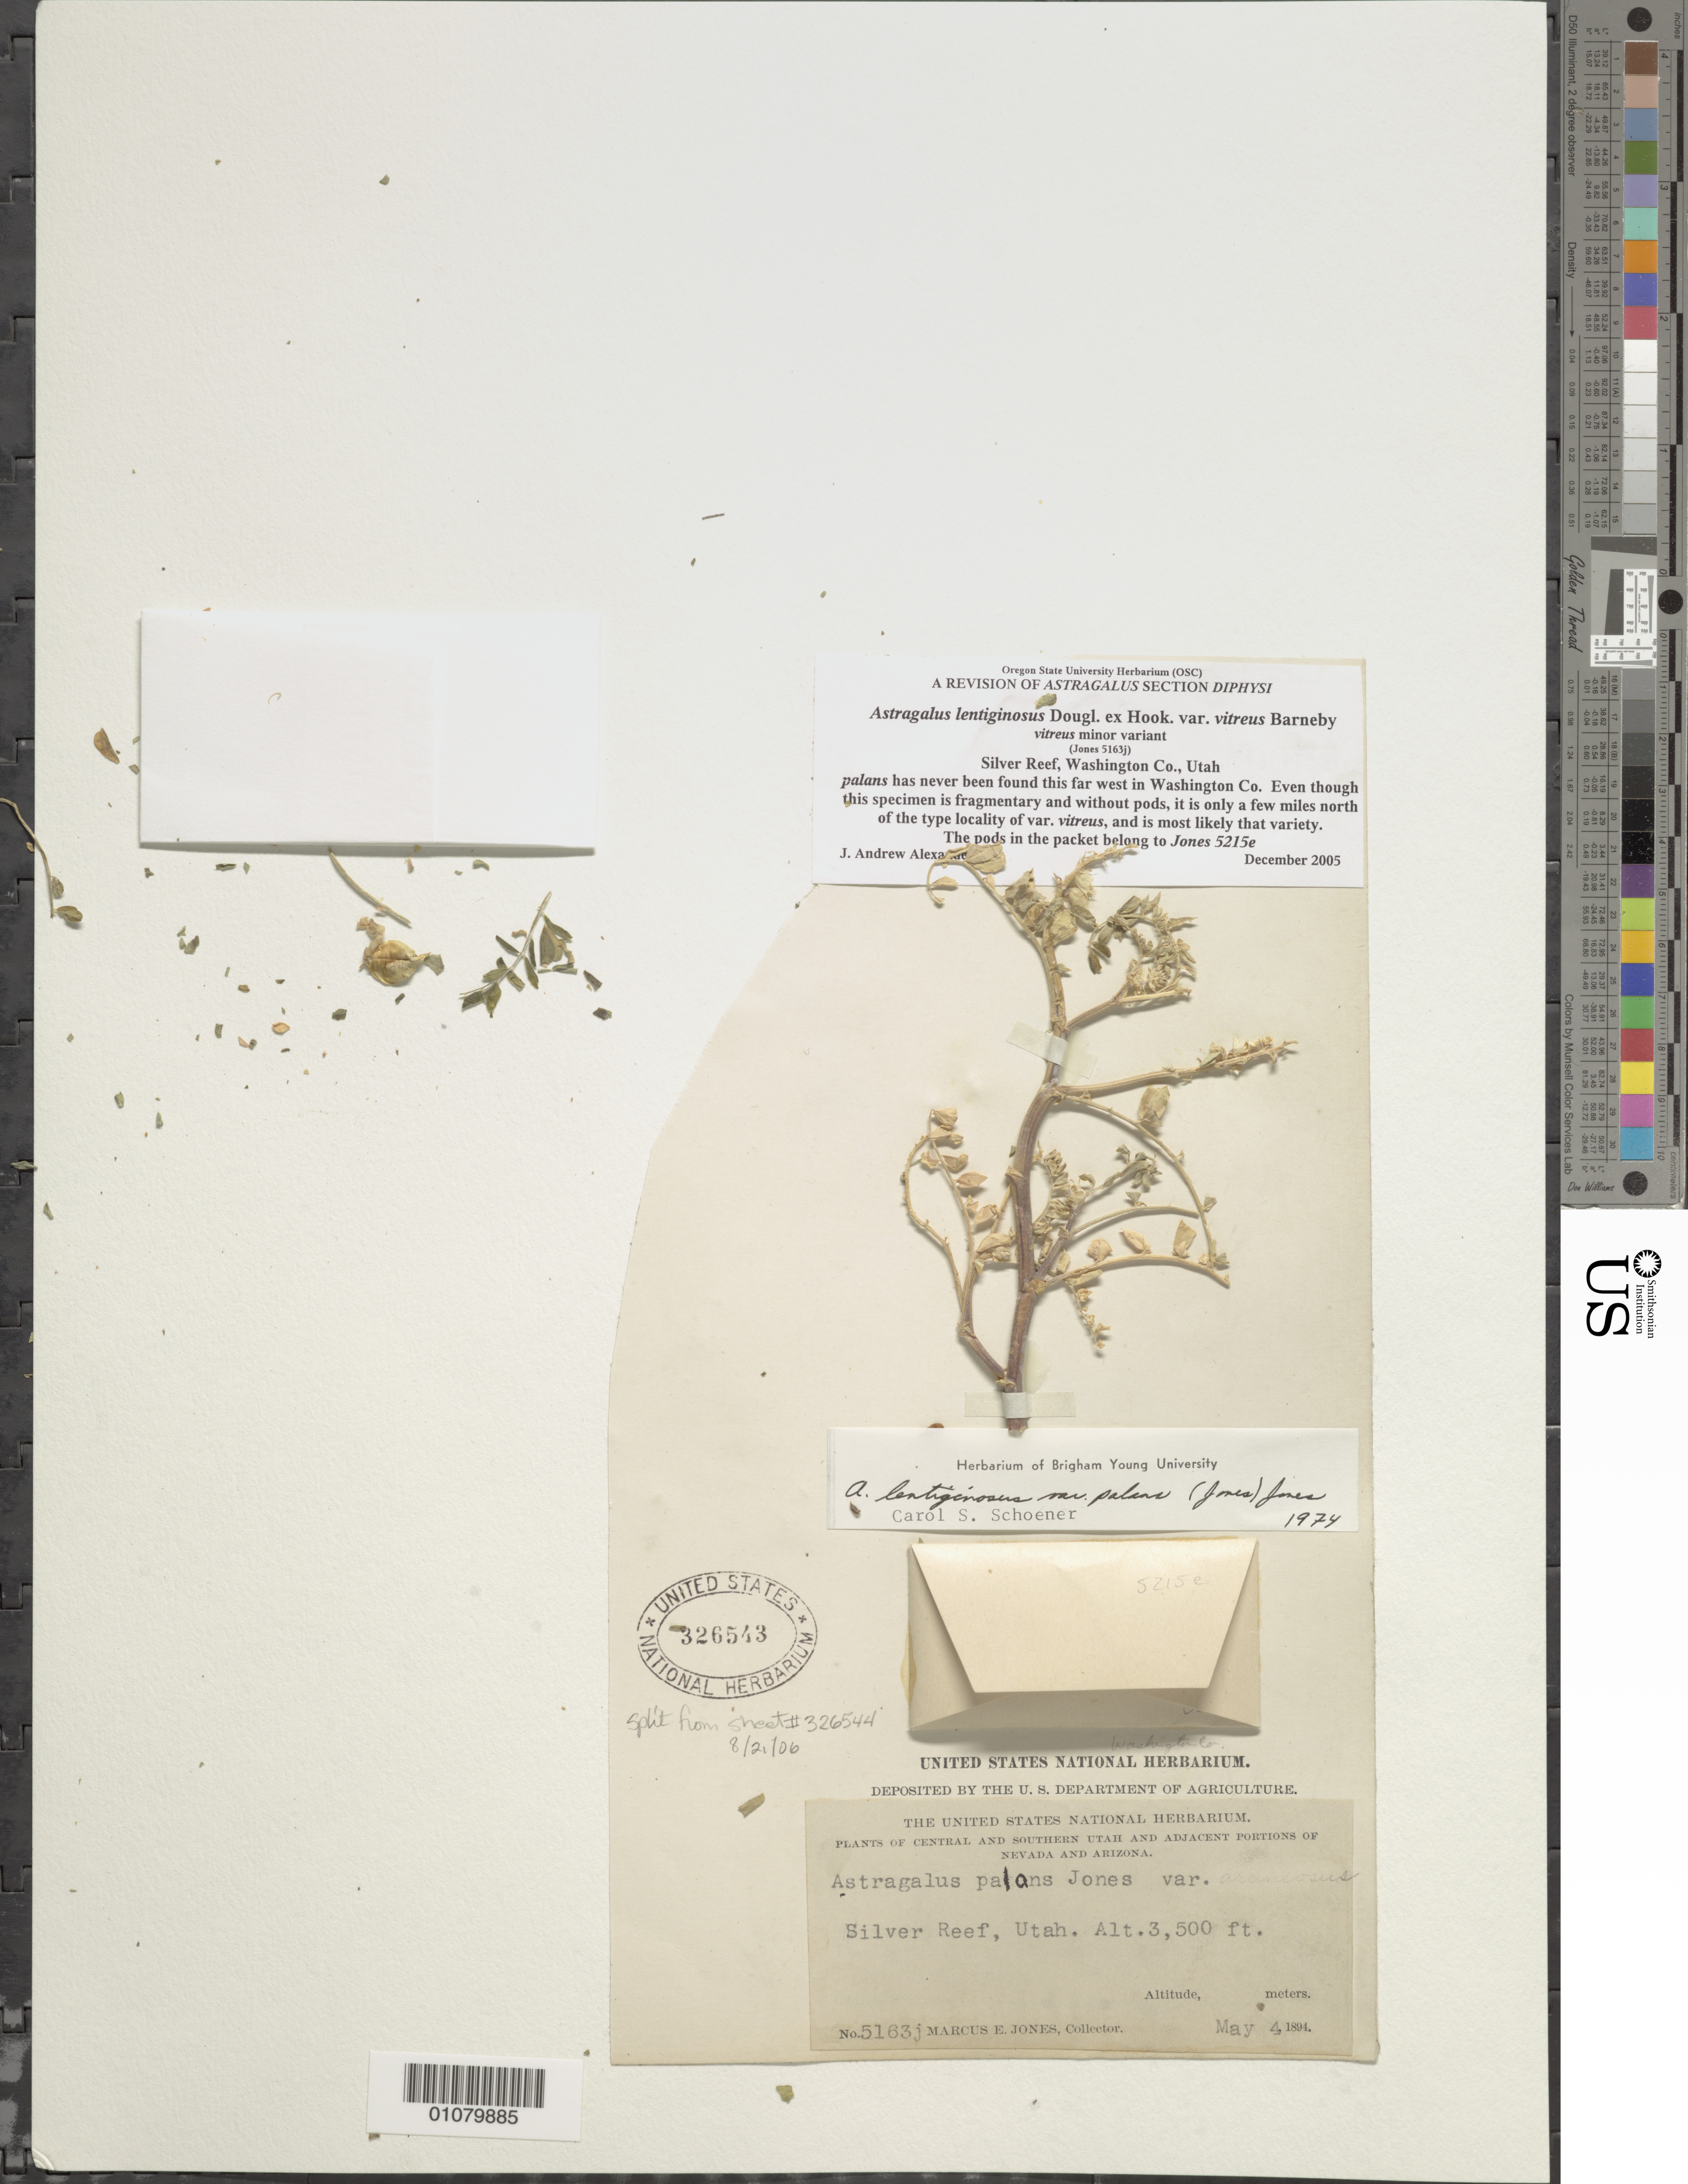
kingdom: Plantae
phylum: Tracheophyta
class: Magnoliopsida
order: Fabales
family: Fabaceae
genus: Astragalus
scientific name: Astragalus lentiginosus var. vitreus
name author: Barneby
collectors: M. E. Jones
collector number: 5163j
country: United States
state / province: Utah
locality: Silver Reef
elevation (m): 1067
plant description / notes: separated from sheet # 326544 collected Marcus E. Jones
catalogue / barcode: US 326543